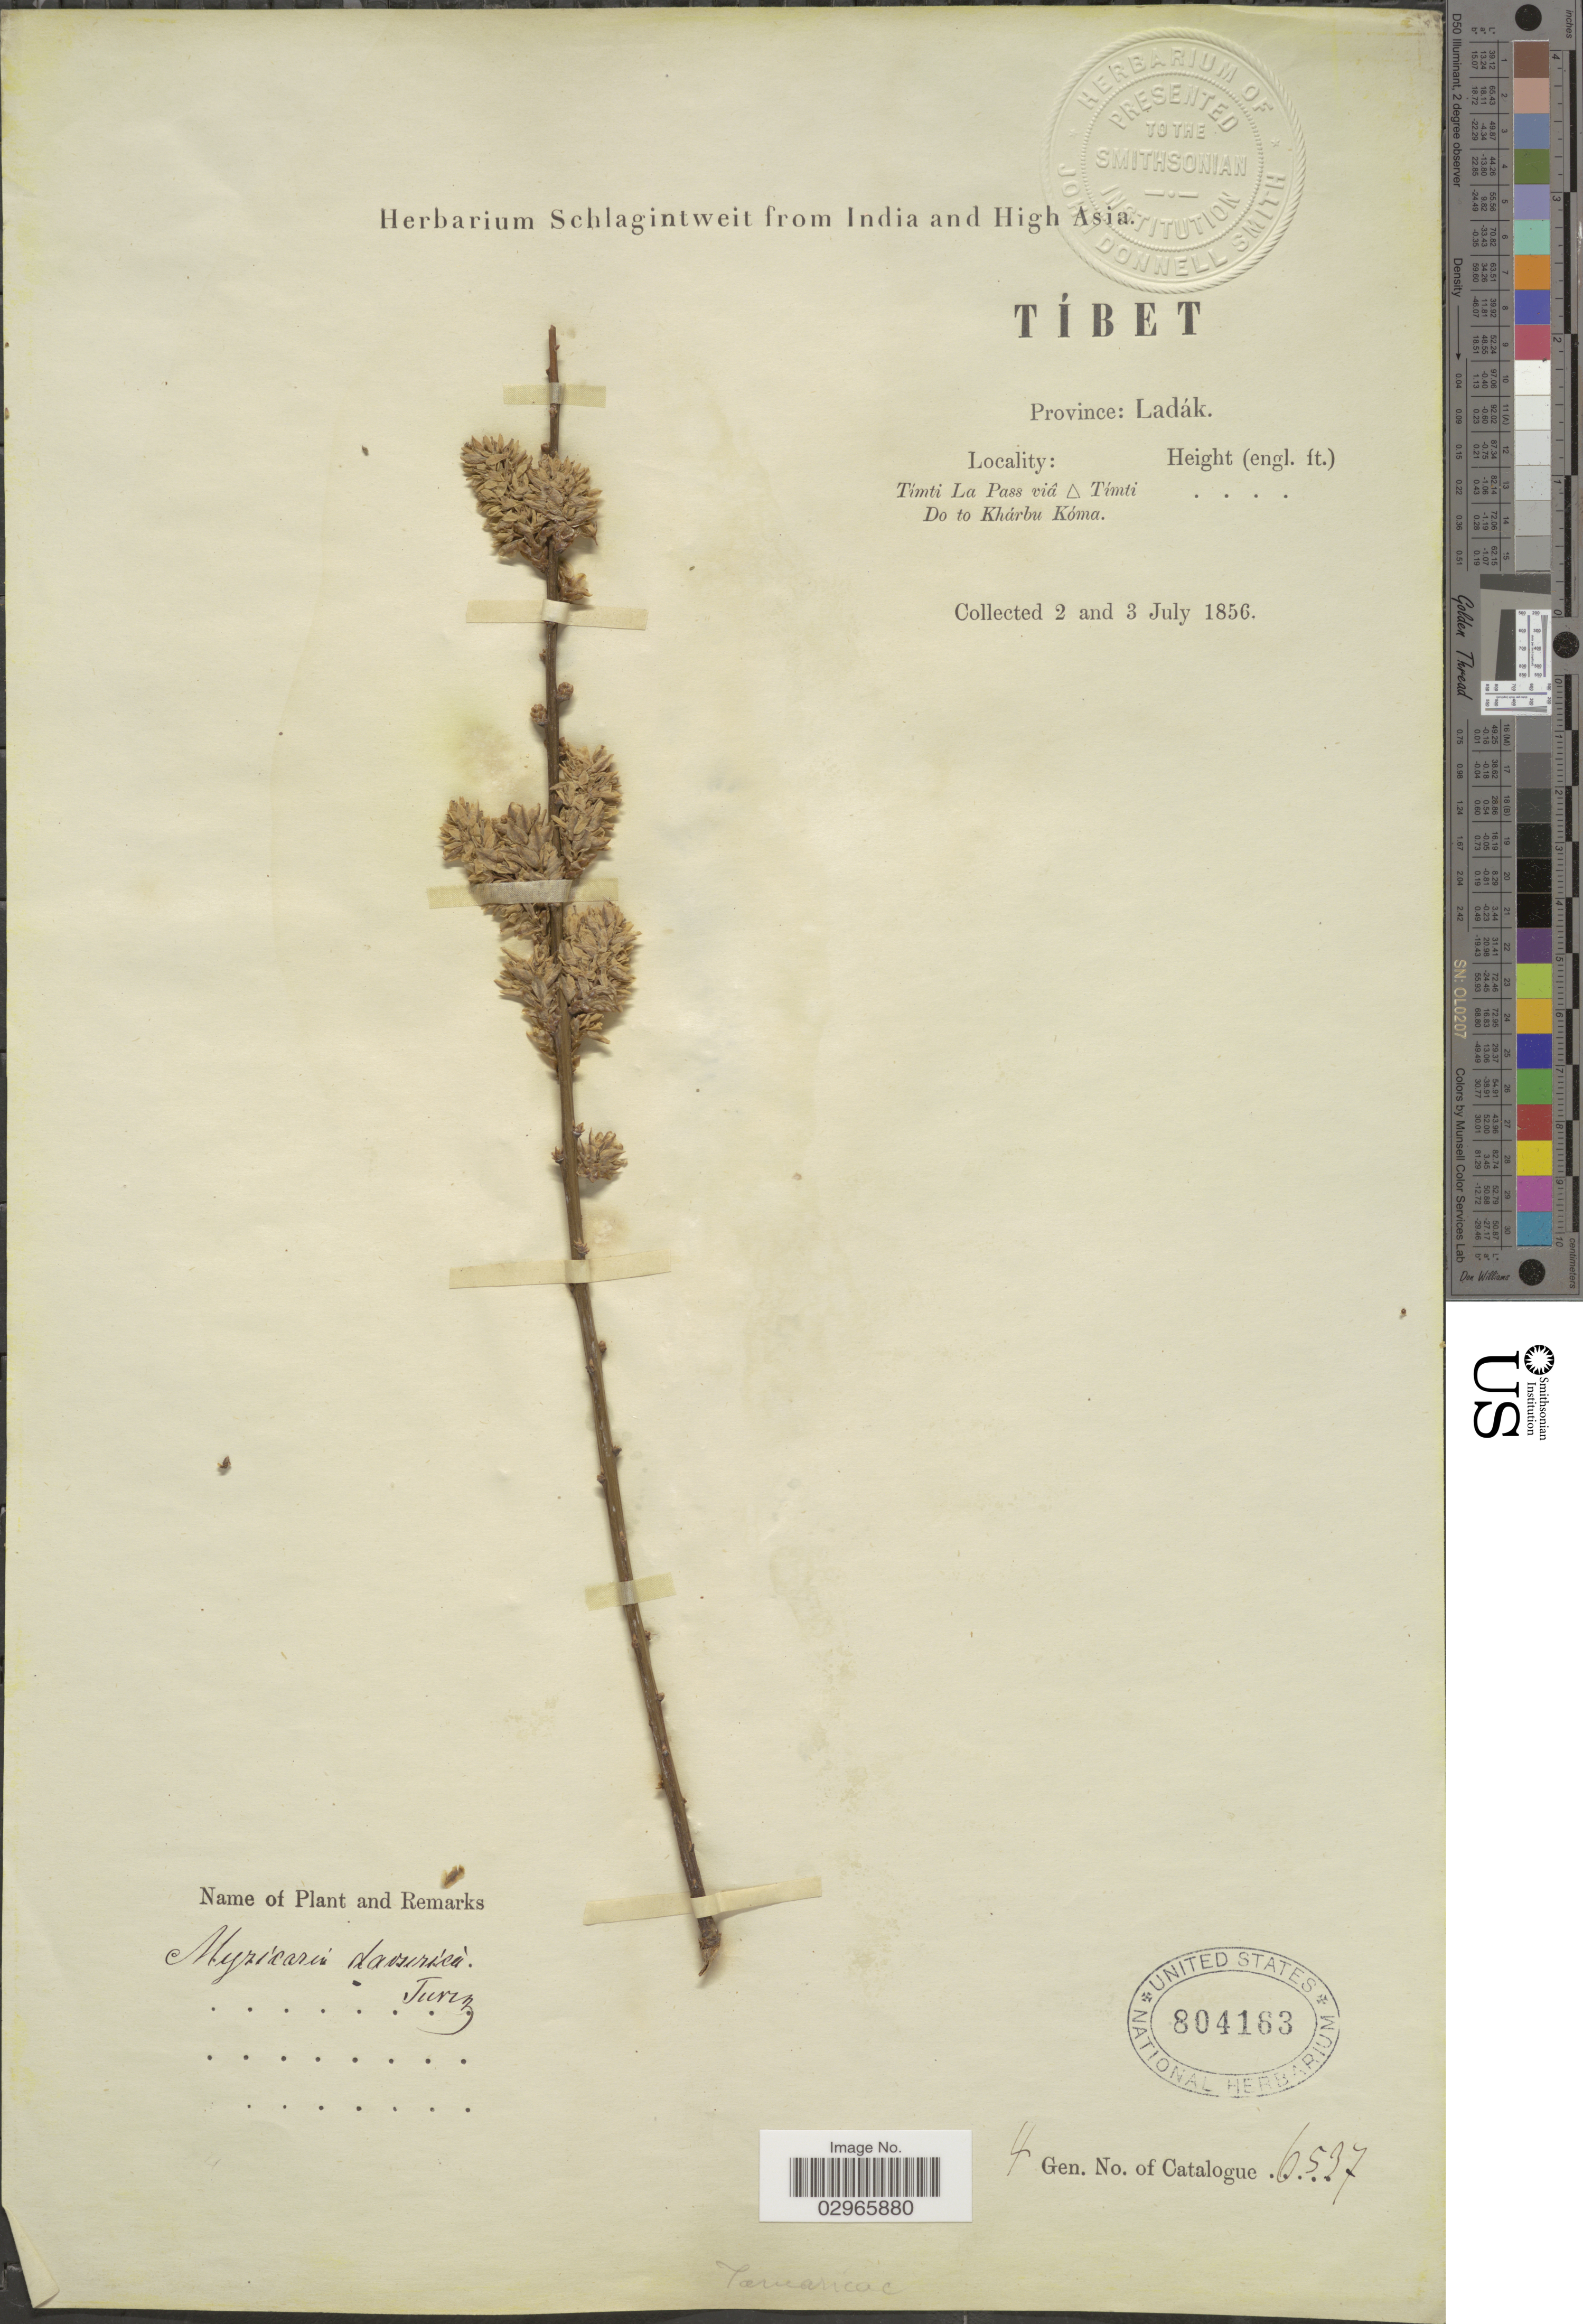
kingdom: Plantae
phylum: Tracheophyta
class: Magnoliopsida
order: Caryophyllales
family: Tamaricaceae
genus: Myricaria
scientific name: Myricaria dahurica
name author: DC.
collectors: ex herb. Schlagintweit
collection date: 1856-07-02/1856-07-03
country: India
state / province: Ladakh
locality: Tíbet. Province: Ladák. Tímti La Pass viâ Tímti Do to Khárbu Kóma.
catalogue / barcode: US 804163